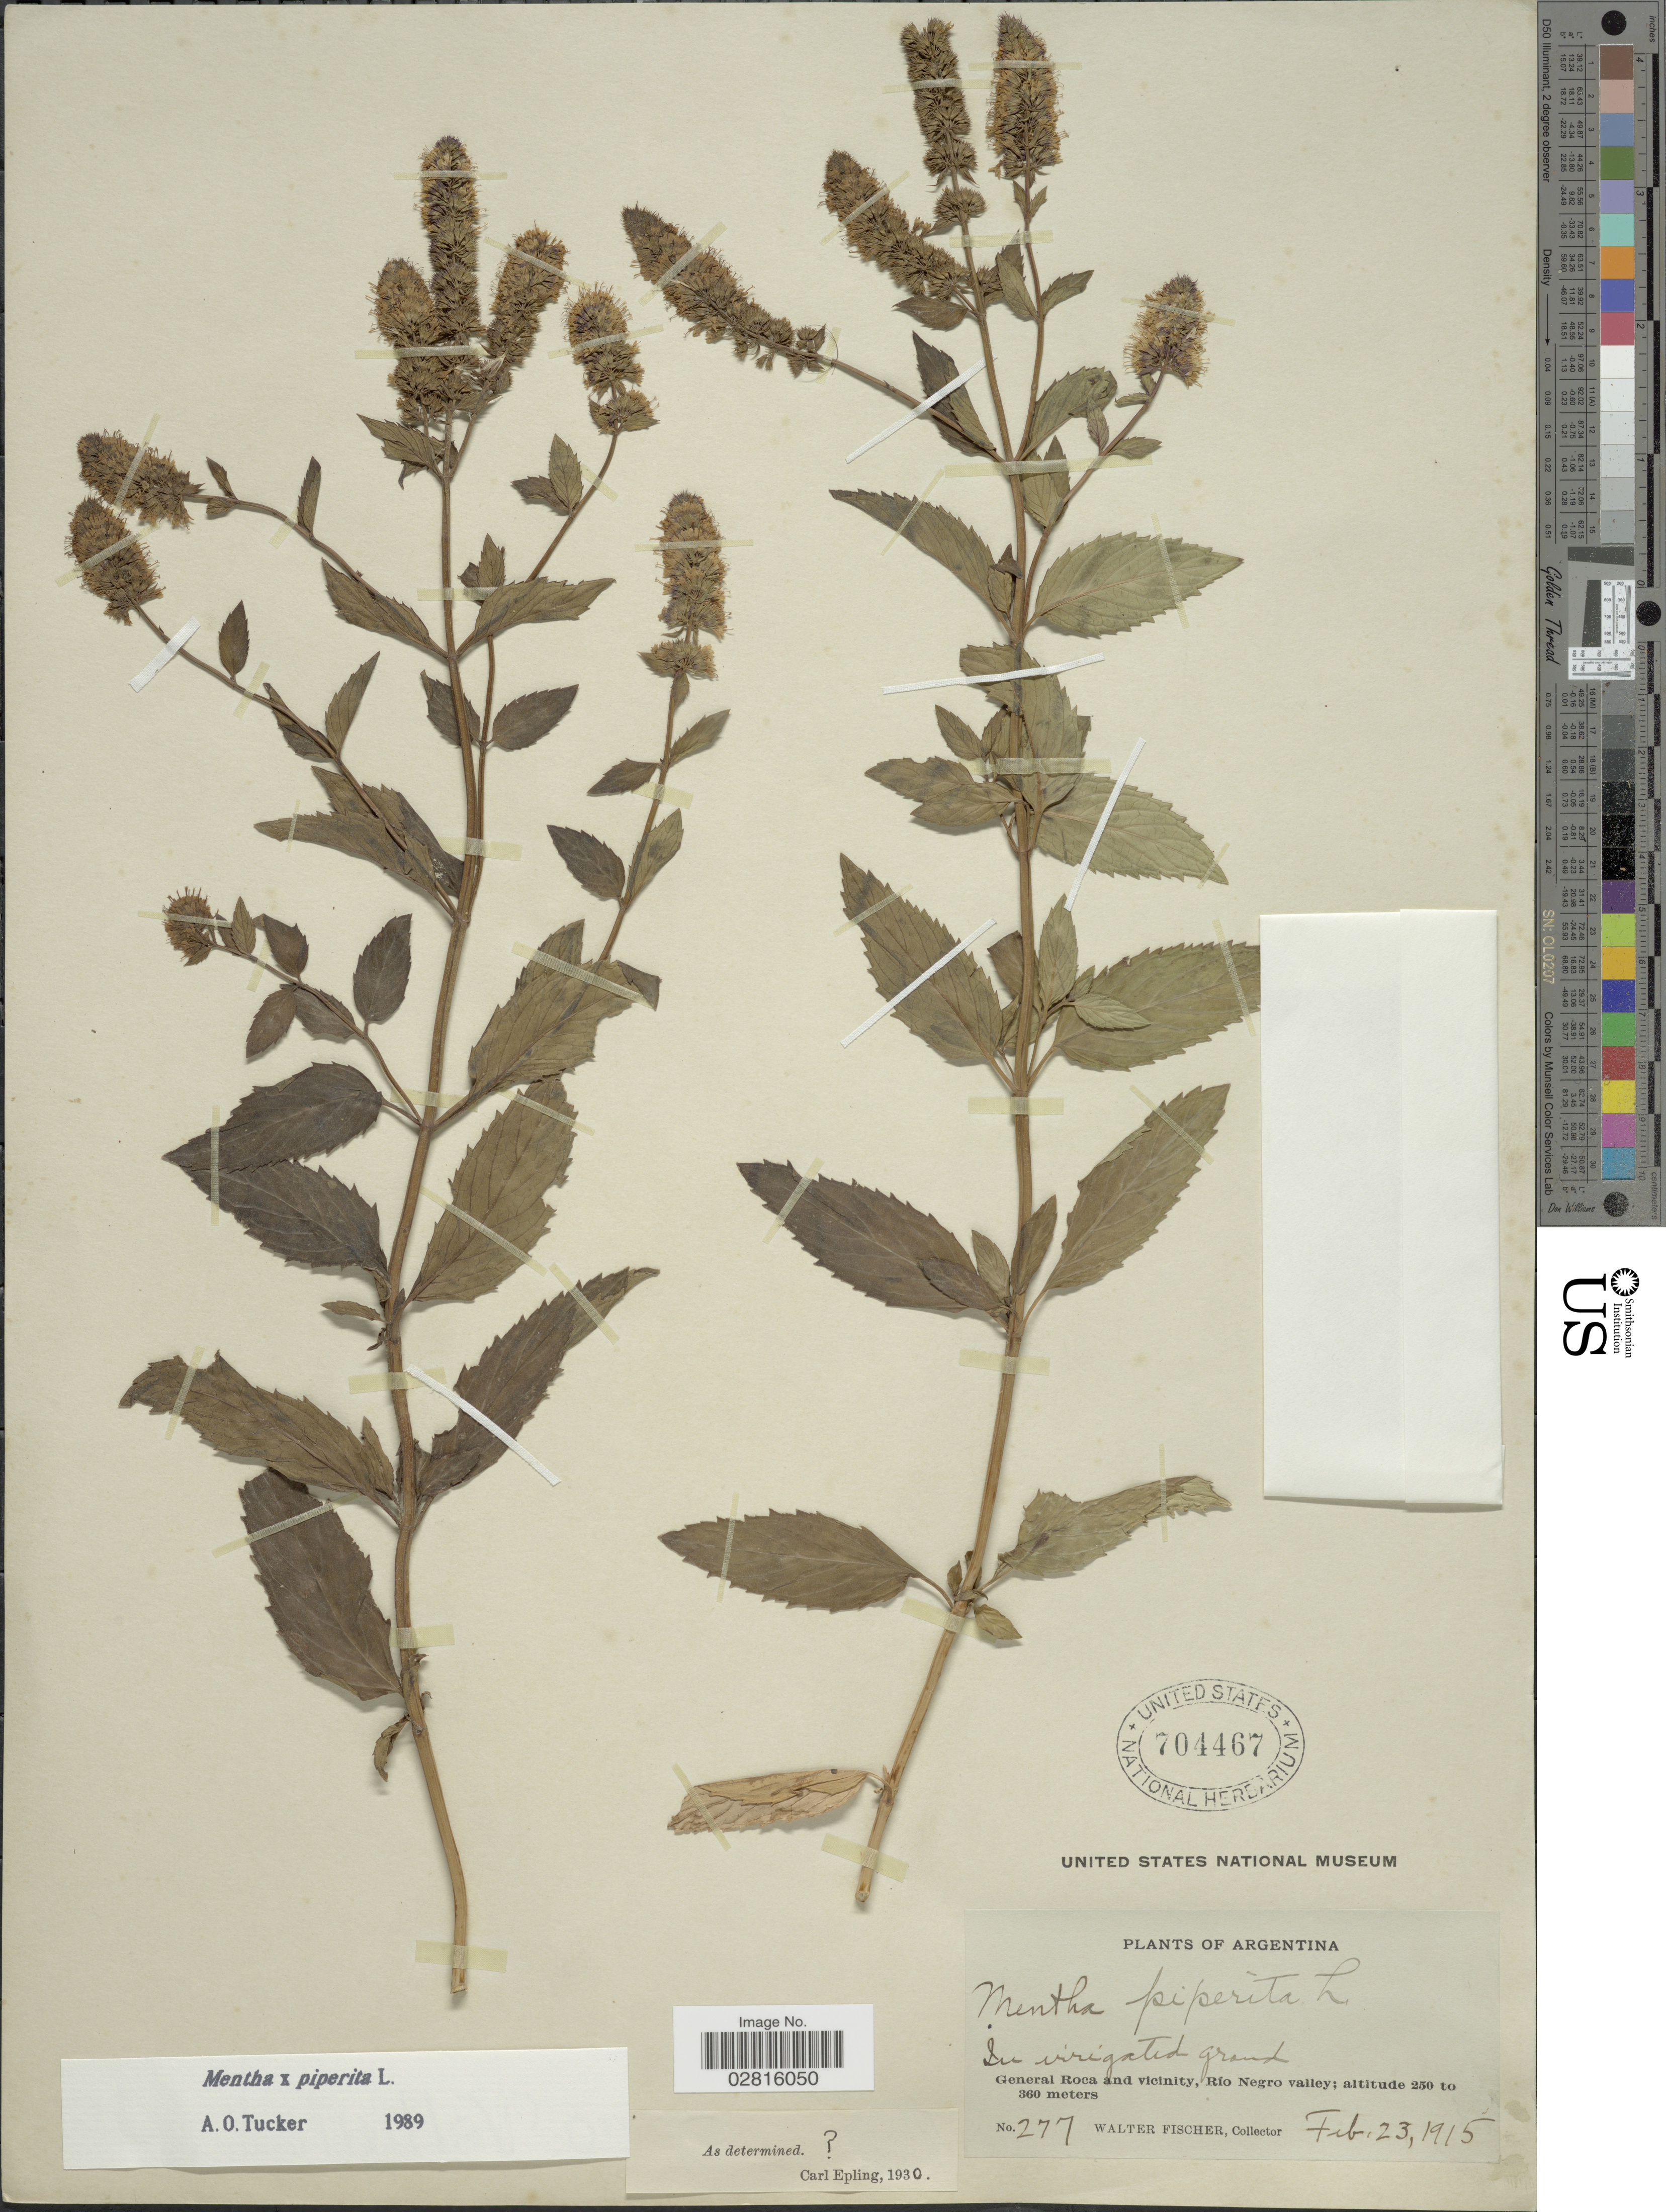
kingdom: Plantae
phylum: Tracheophyta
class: Magnoliopsida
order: Lamiales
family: Lamiaceae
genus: Mentha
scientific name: Mentha x piperita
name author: L.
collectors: W. Fischer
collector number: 277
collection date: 1915-02-23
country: Argentina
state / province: Rio Negro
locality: General Roca and vicinity, Rio Negro valley.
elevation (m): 250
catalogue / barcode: US 704467